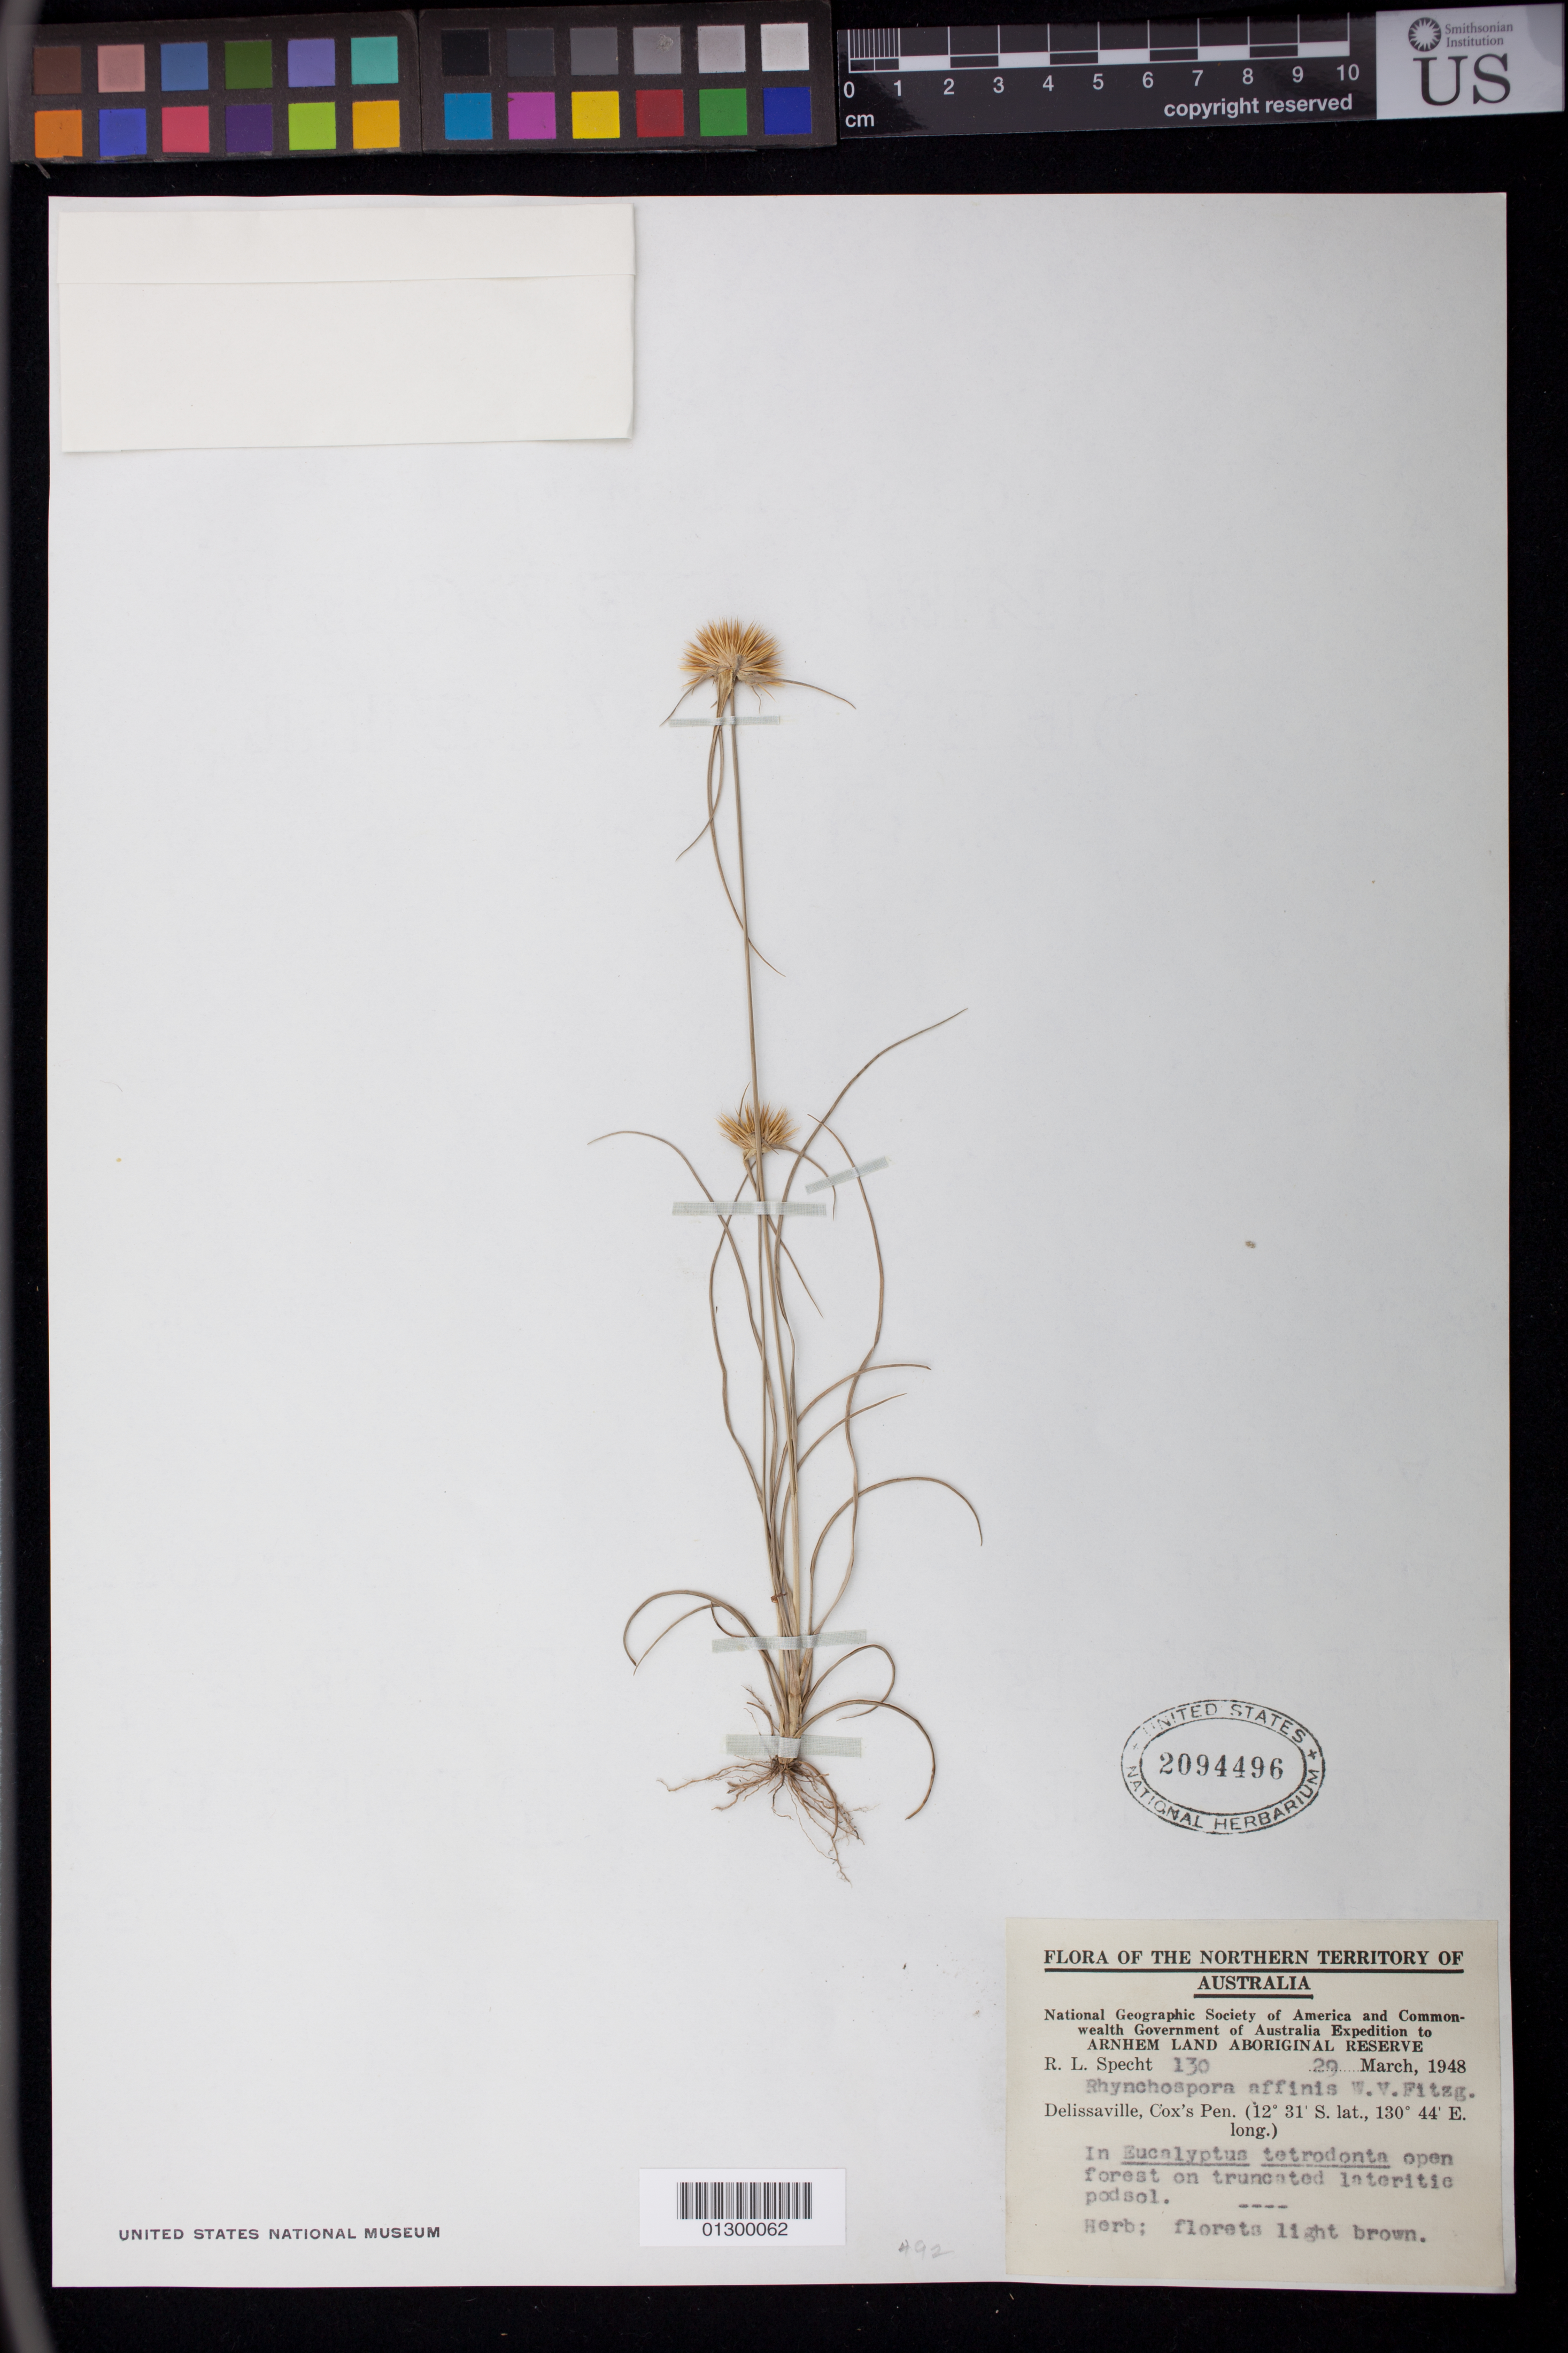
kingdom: Plantae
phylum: Tracheophyta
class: Liliopsida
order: Poales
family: Cyperaceae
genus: Rhynchospora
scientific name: Rhynchospora affinis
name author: W. Fitzg.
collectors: R. L. Specht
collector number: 130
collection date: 1948-03-29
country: Australia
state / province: Northern Territory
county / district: Belyuen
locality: Cox's Pen.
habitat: In Eucalyptus tetrodonta open forest on truncated lateritic podsol.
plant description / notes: Herb; florest light brown.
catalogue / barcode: US 2094496